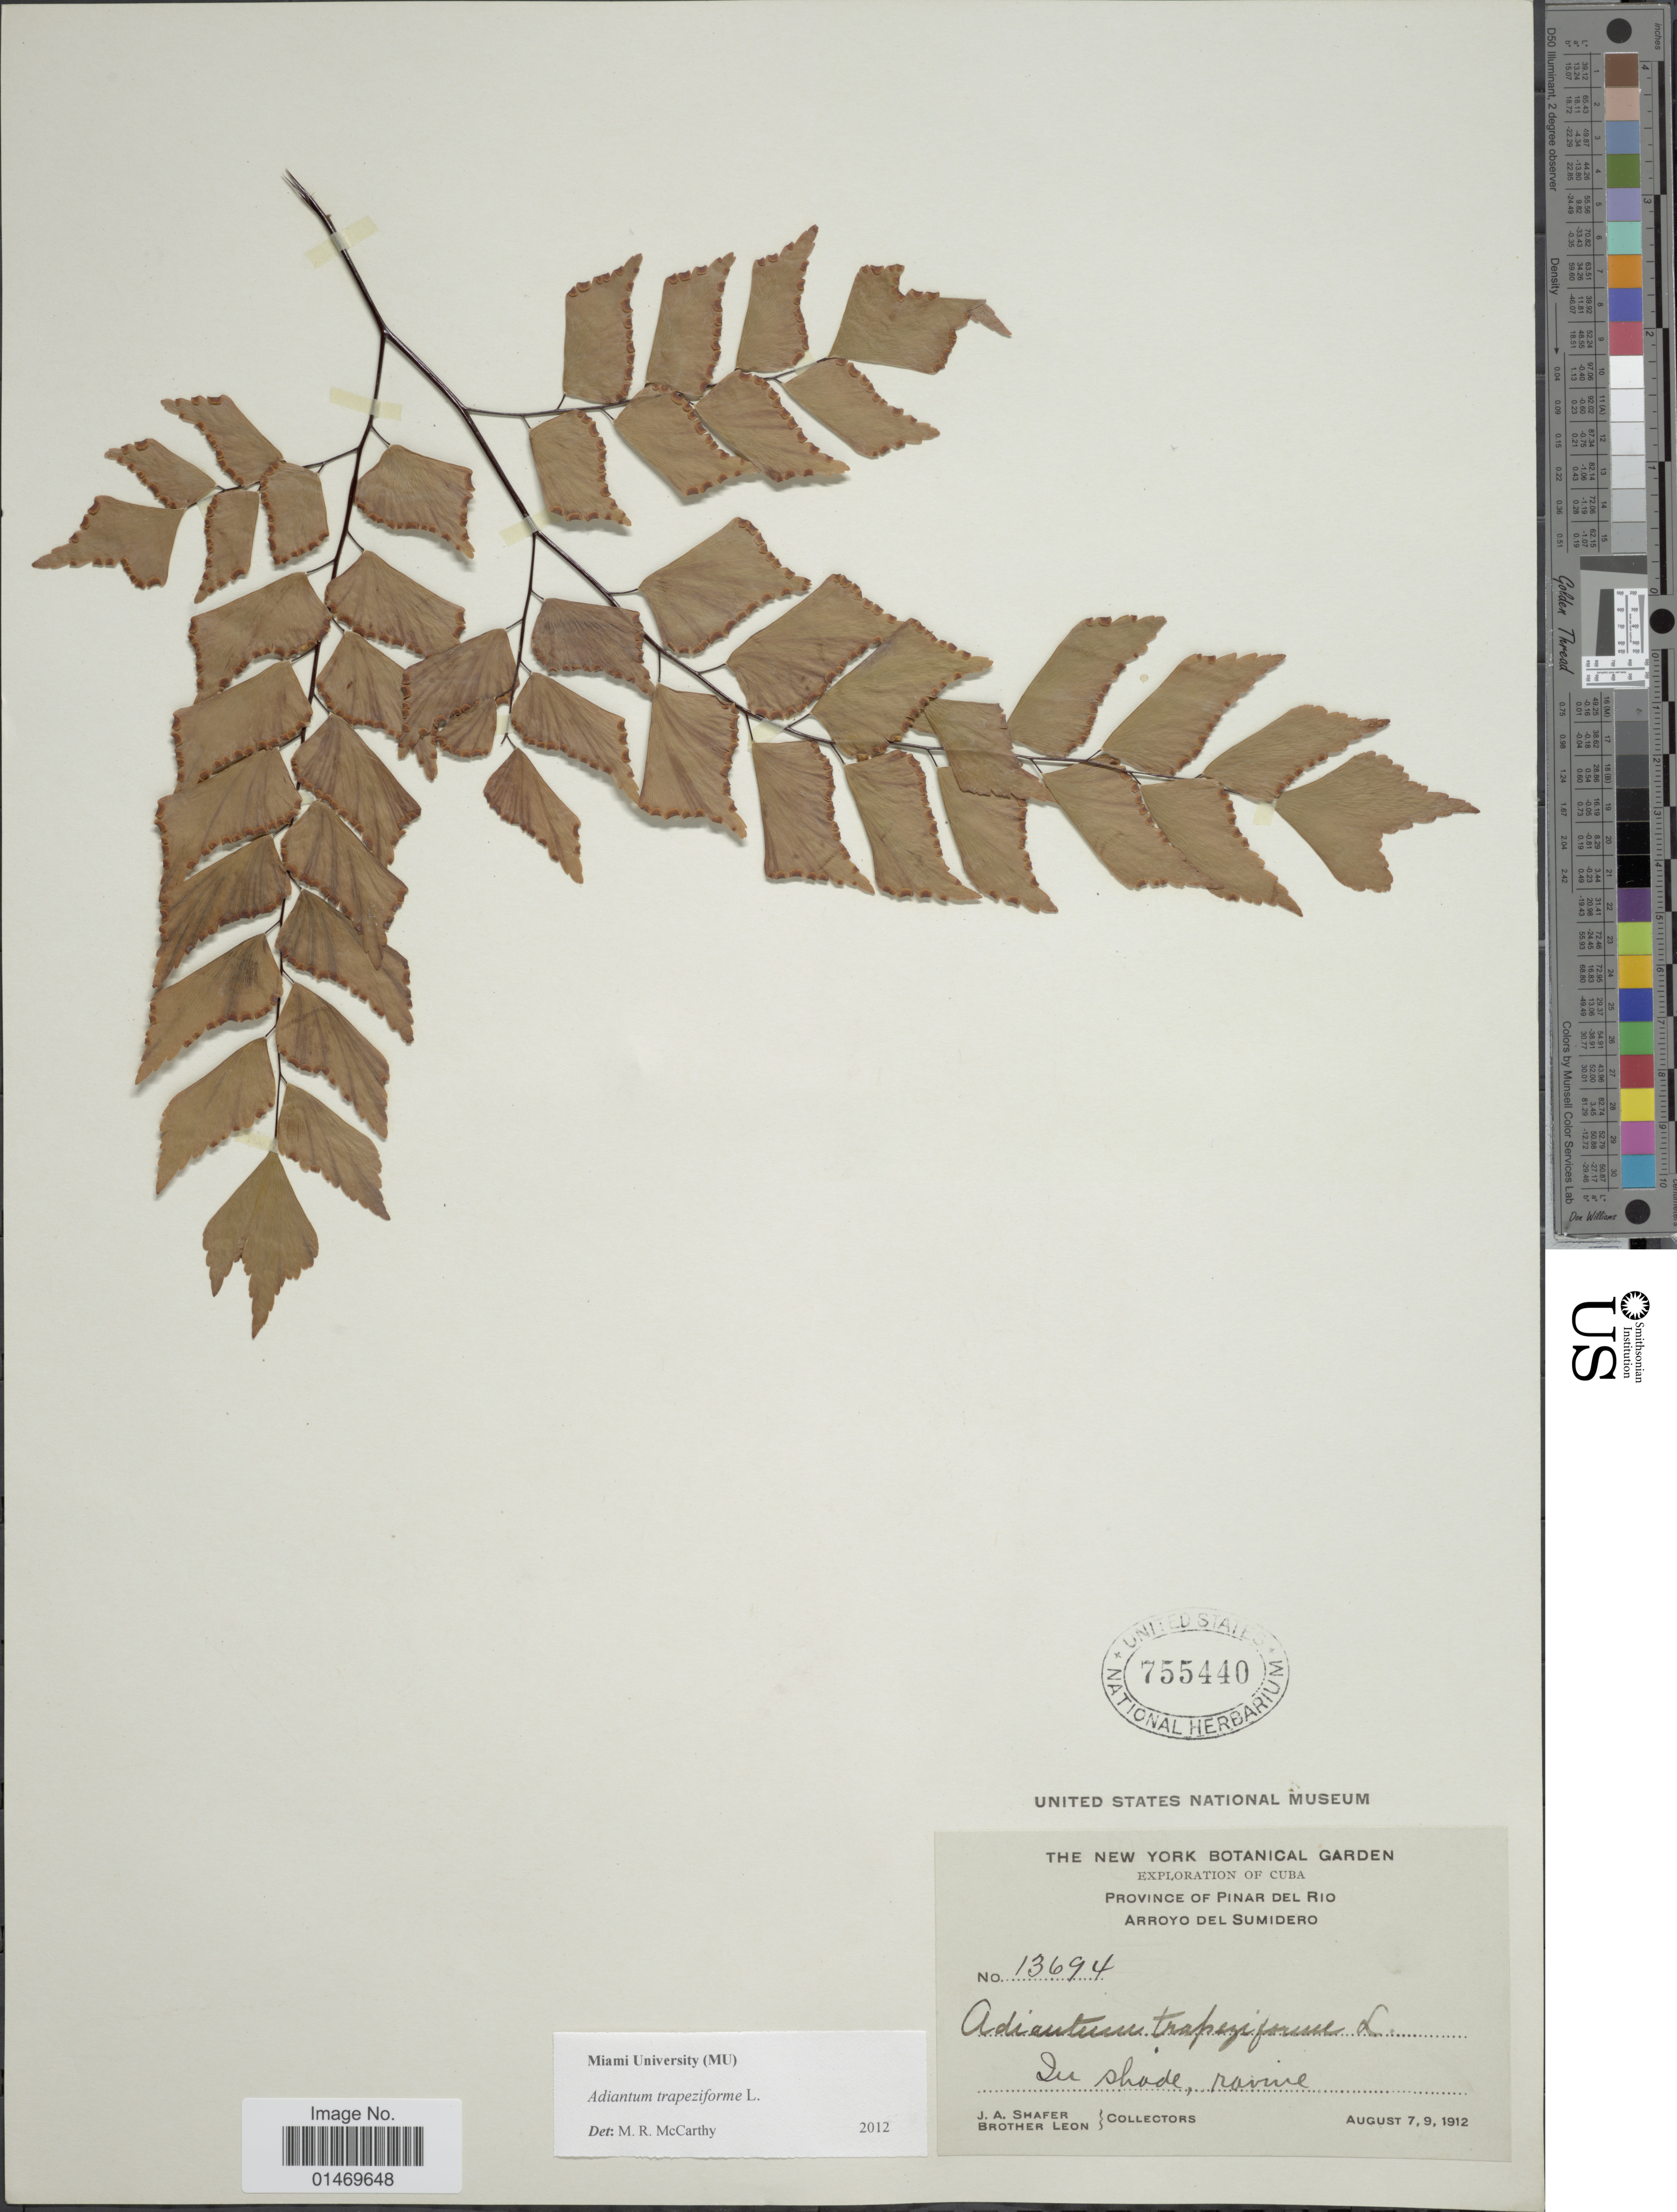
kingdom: Plantae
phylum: Tracheophyta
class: Polypodiopsida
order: Polypodiales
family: Pteridaceae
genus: Adiantum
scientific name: Adiantum trapeziforme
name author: L.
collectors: J. A. Shafer & Bro. León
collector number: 13694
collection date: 1912-08-07/1912-08-09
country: Cuba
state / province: Pinar del Río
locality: Cuba, Arroyo Del Sumidero, Du Shade, ravine.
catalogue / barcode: US 755440